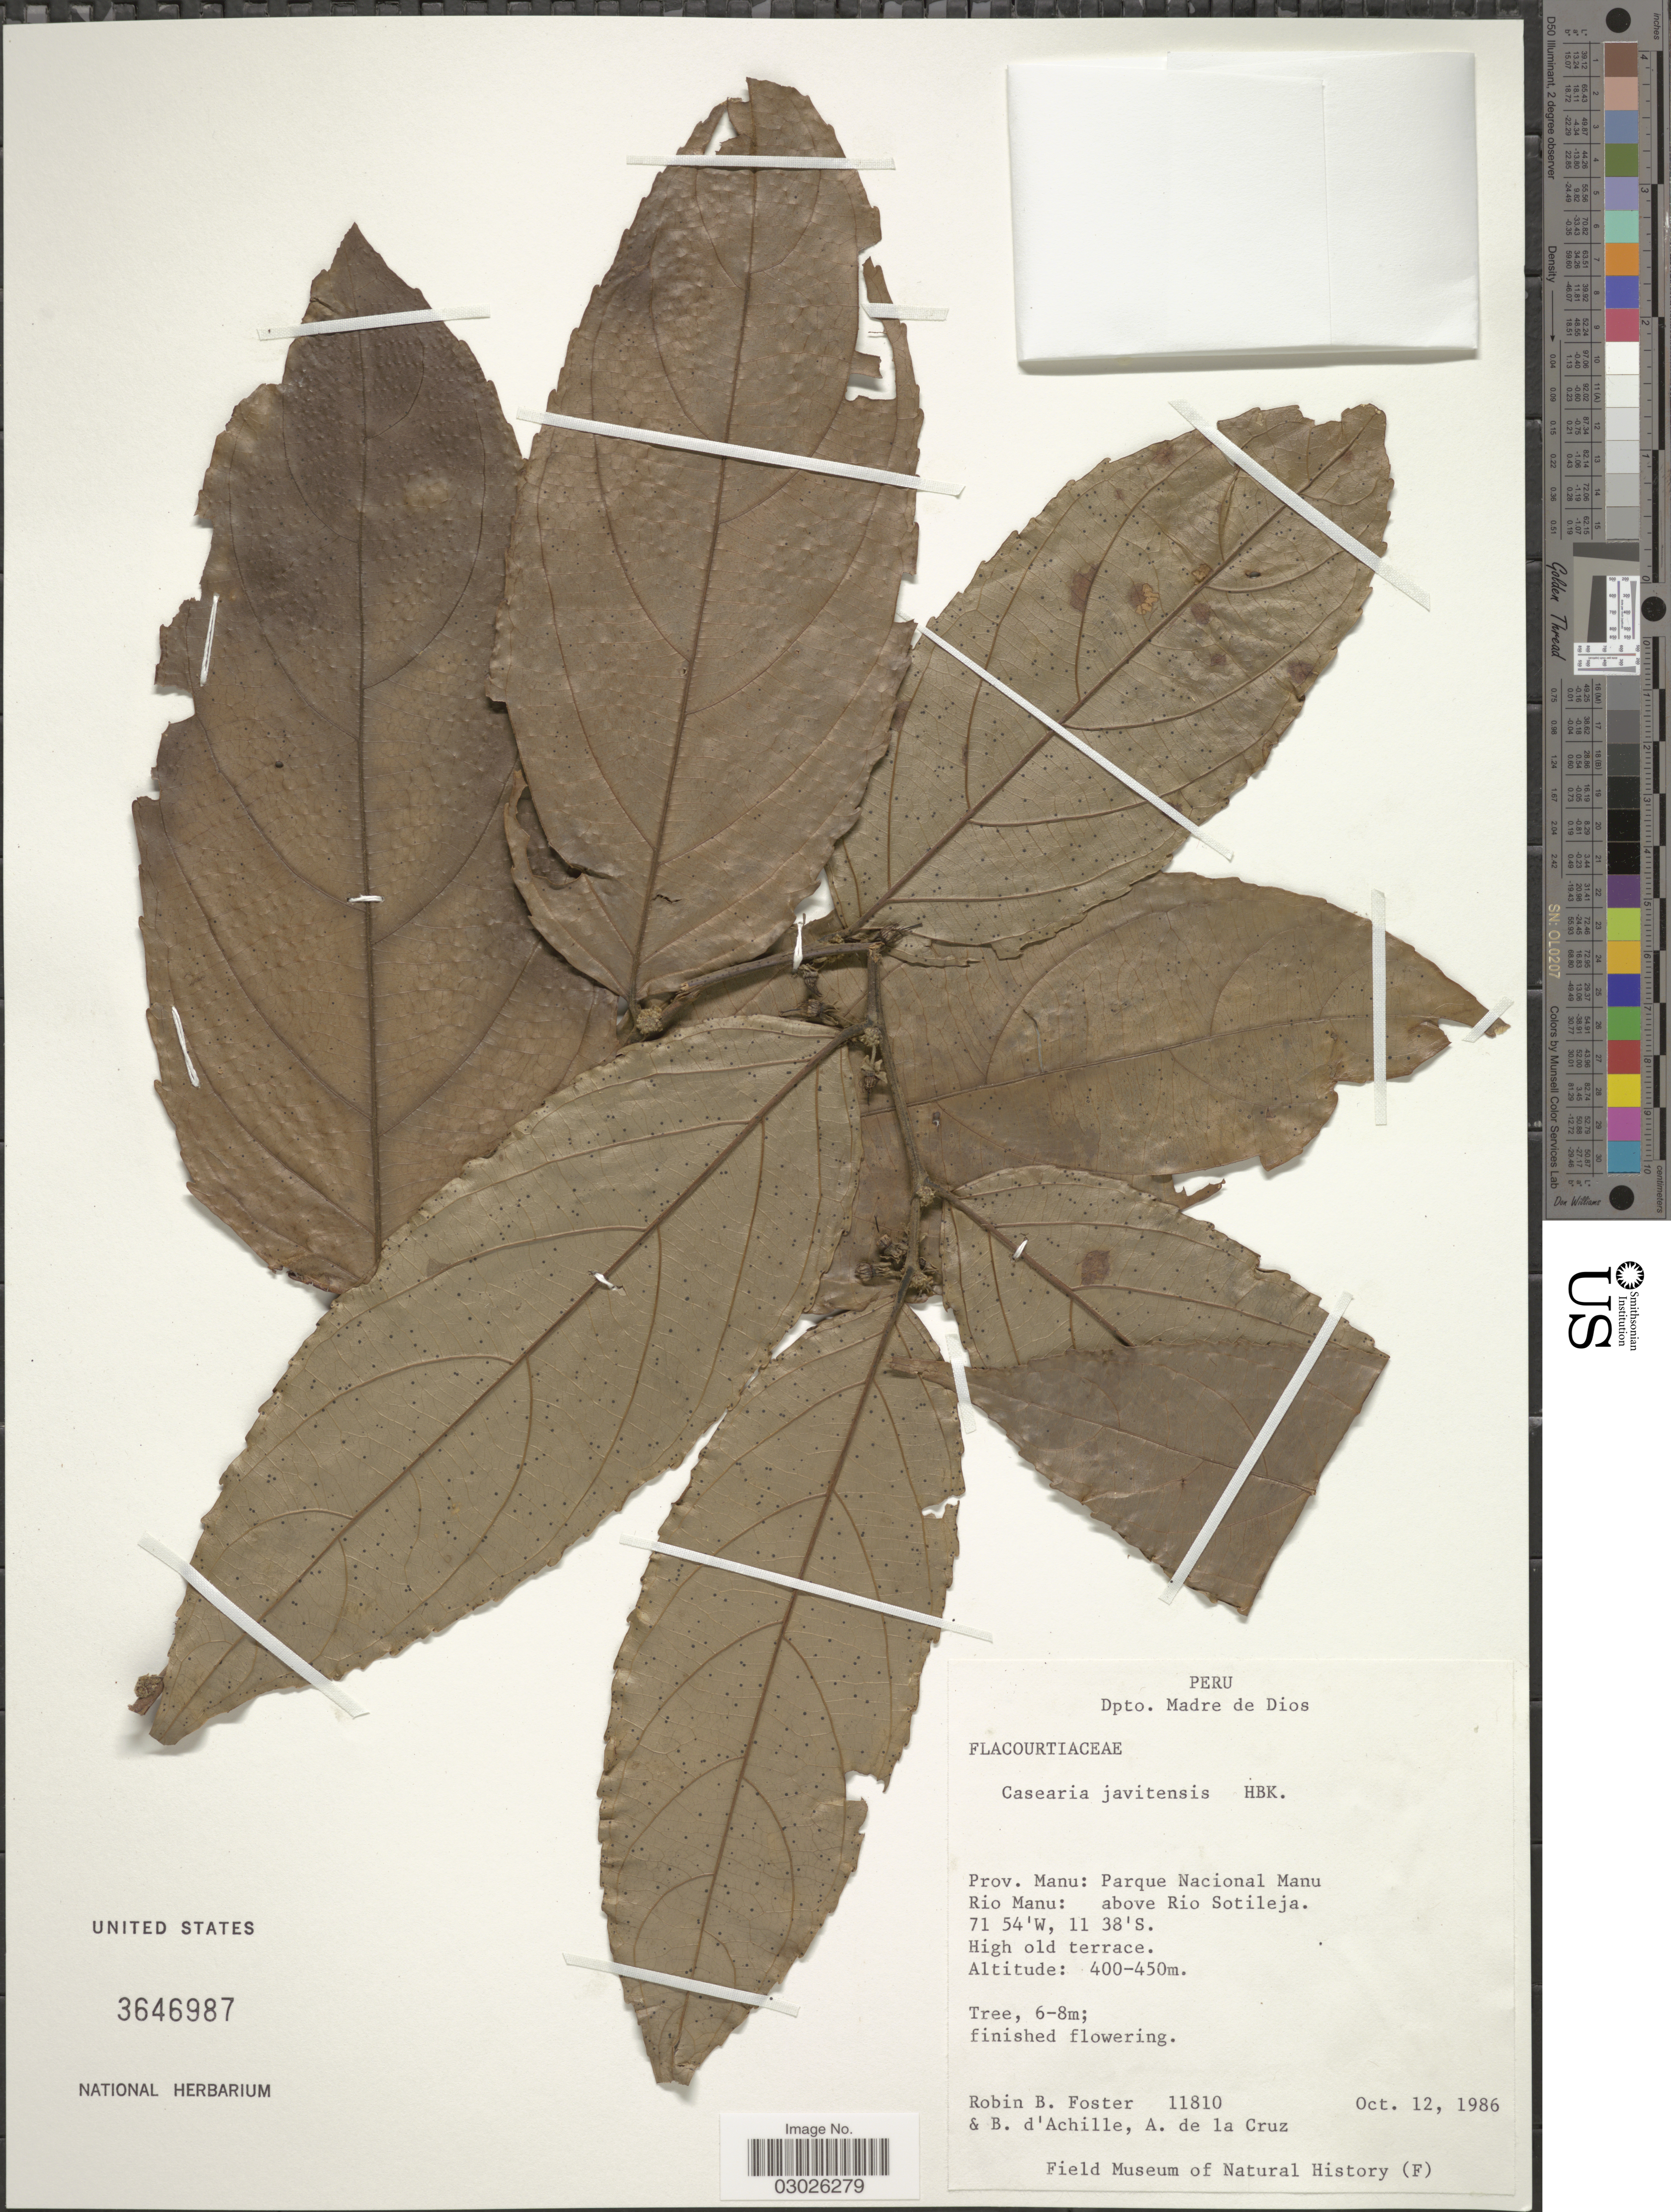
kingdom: Plantae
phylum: Tracheophyta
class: Magnoliopsida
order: Malpighiales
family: Salicaceae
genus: Piparea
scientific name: Piparea multiflora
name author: C.F. Gaertn.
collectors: R. B. Foster, B. d'Achille & A. de la Cruz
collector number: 11810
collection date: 1986-10-12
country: Peru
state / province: Madre de Dios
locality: Dpto. Madre de Dios. Prov. Manu: Parque Nacional Manu. Rio Manu: above Rio Sotileja.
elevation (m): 400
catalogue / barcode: US 3646987